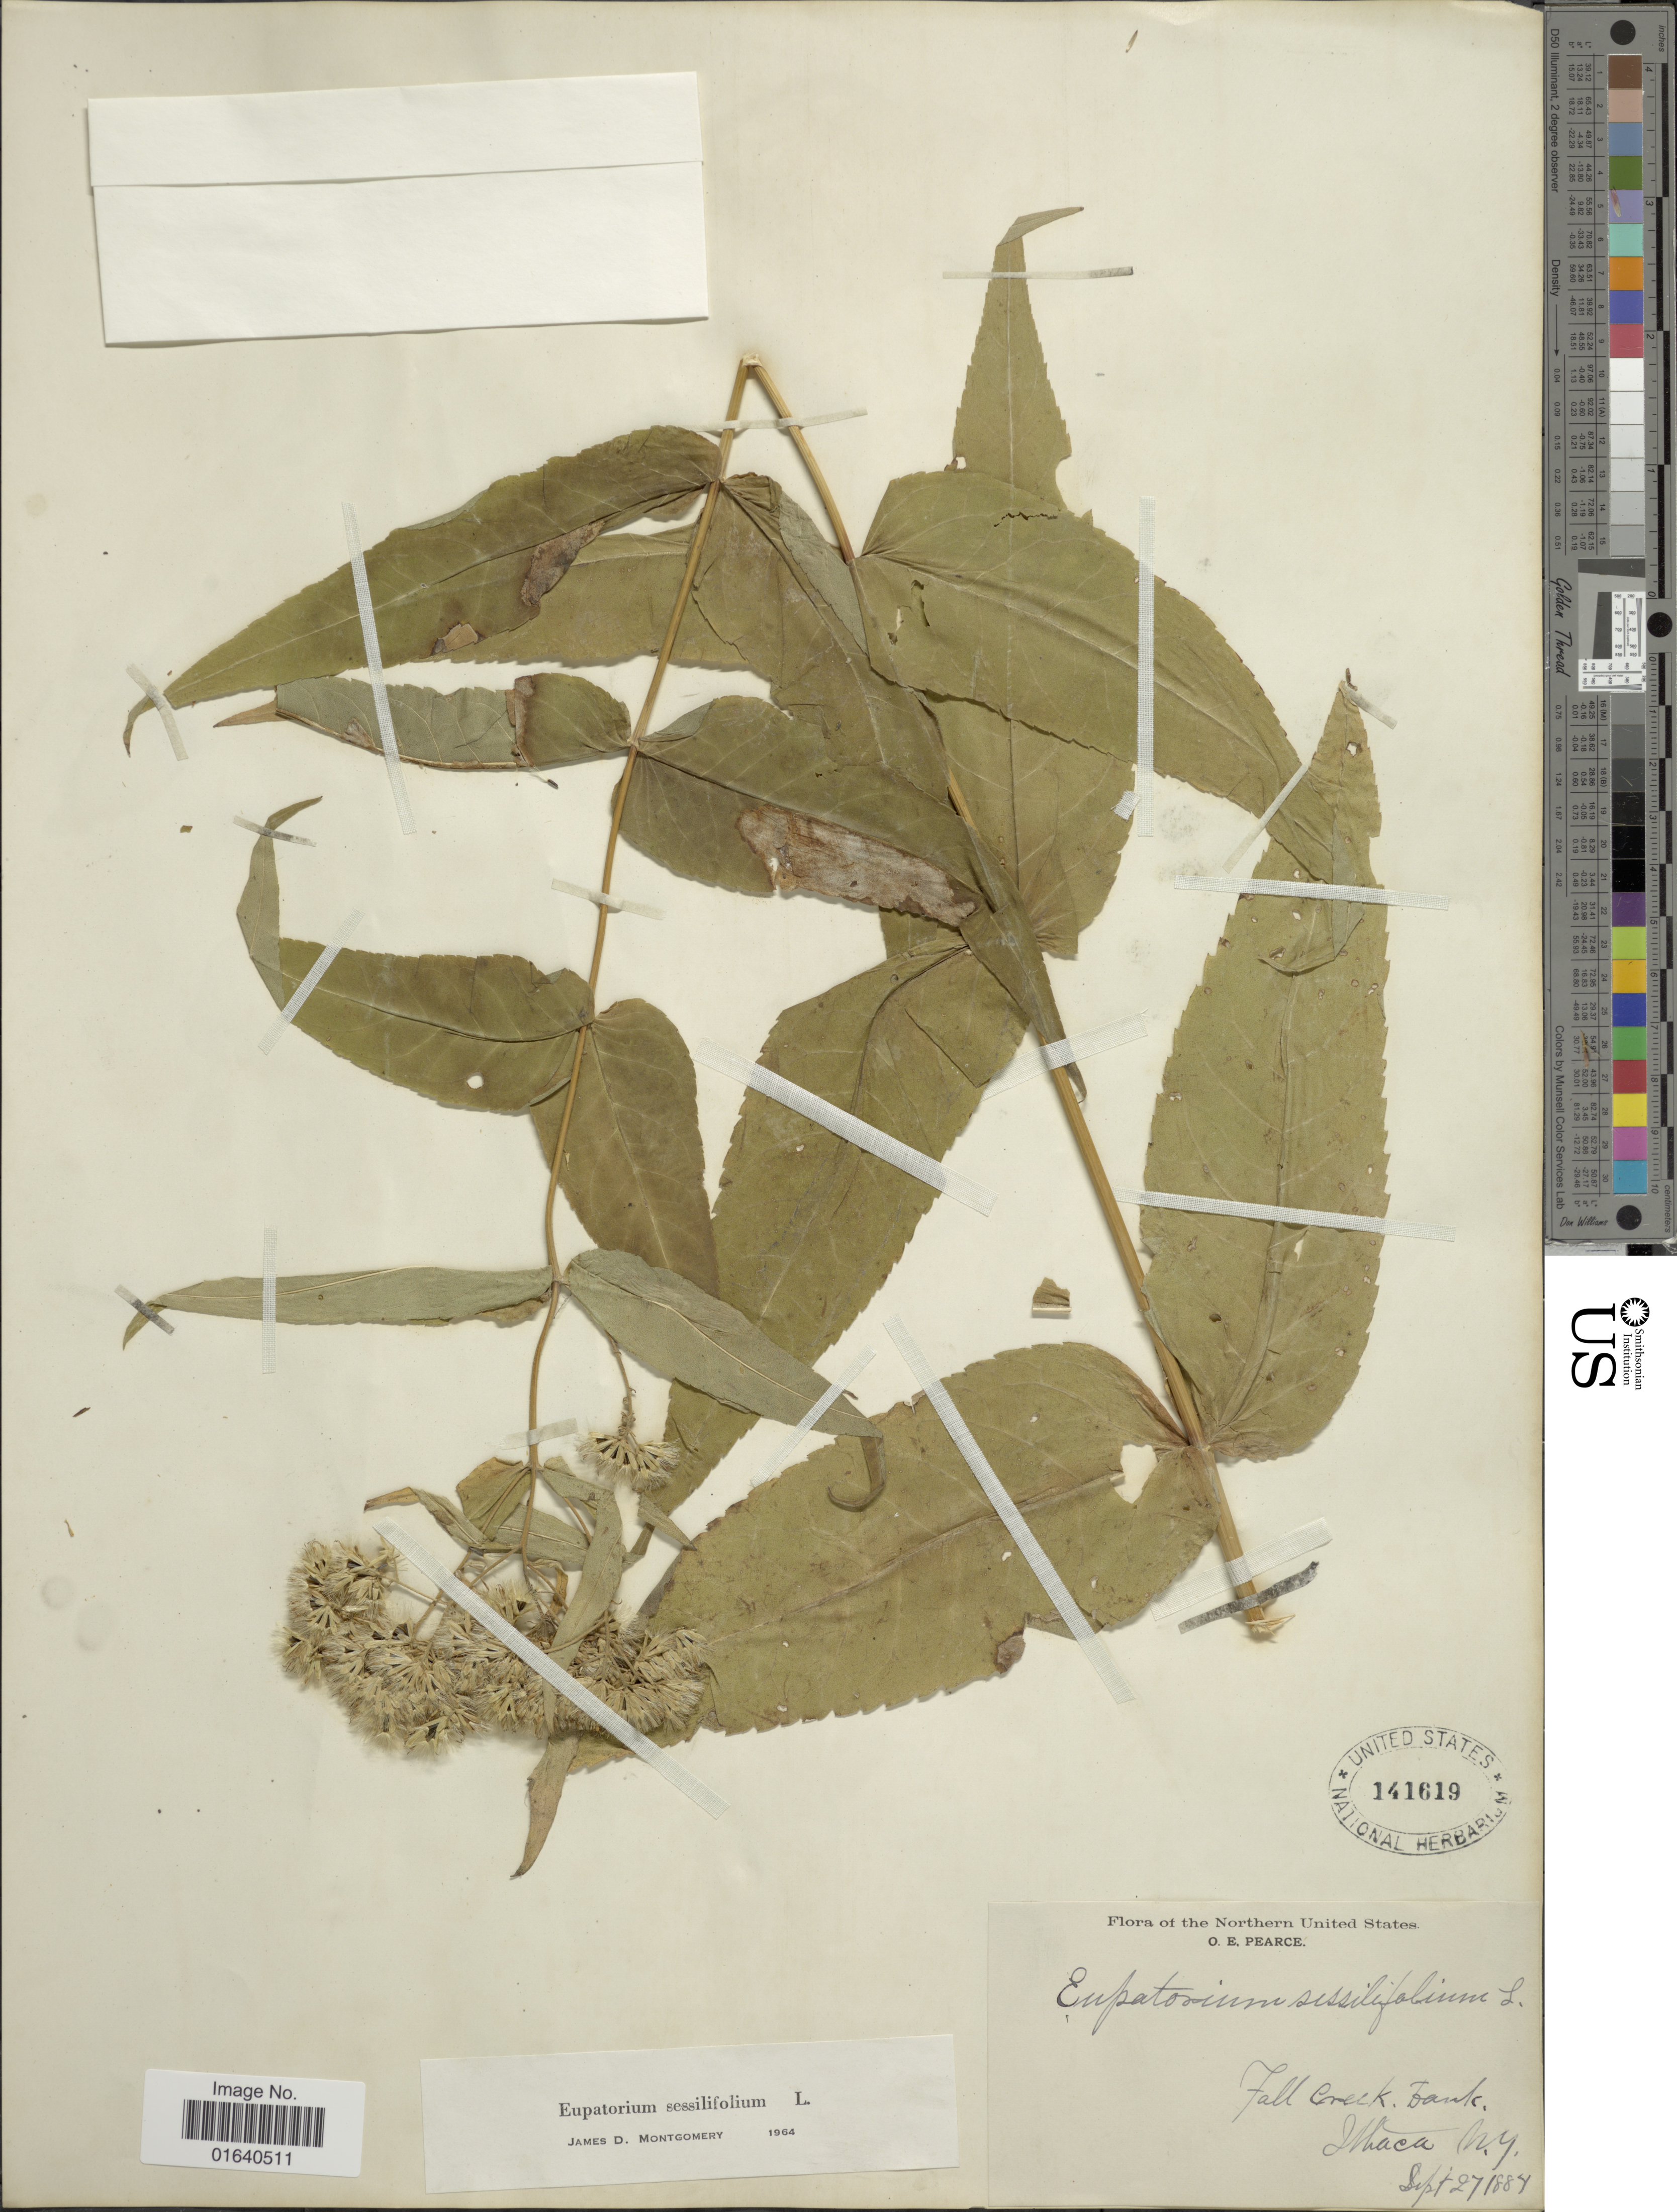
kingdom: Plantae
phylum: Tracheophyta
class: Magnoliopsida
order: Asterales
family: Asteraceae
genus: Eupatorium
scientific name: Eupatorium sessilifolium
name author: L.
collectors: O. E. Pearce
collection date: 1884-09-27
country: United States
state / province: New York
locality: Fall Creek, bank, Ithaca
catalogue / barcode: US 141619